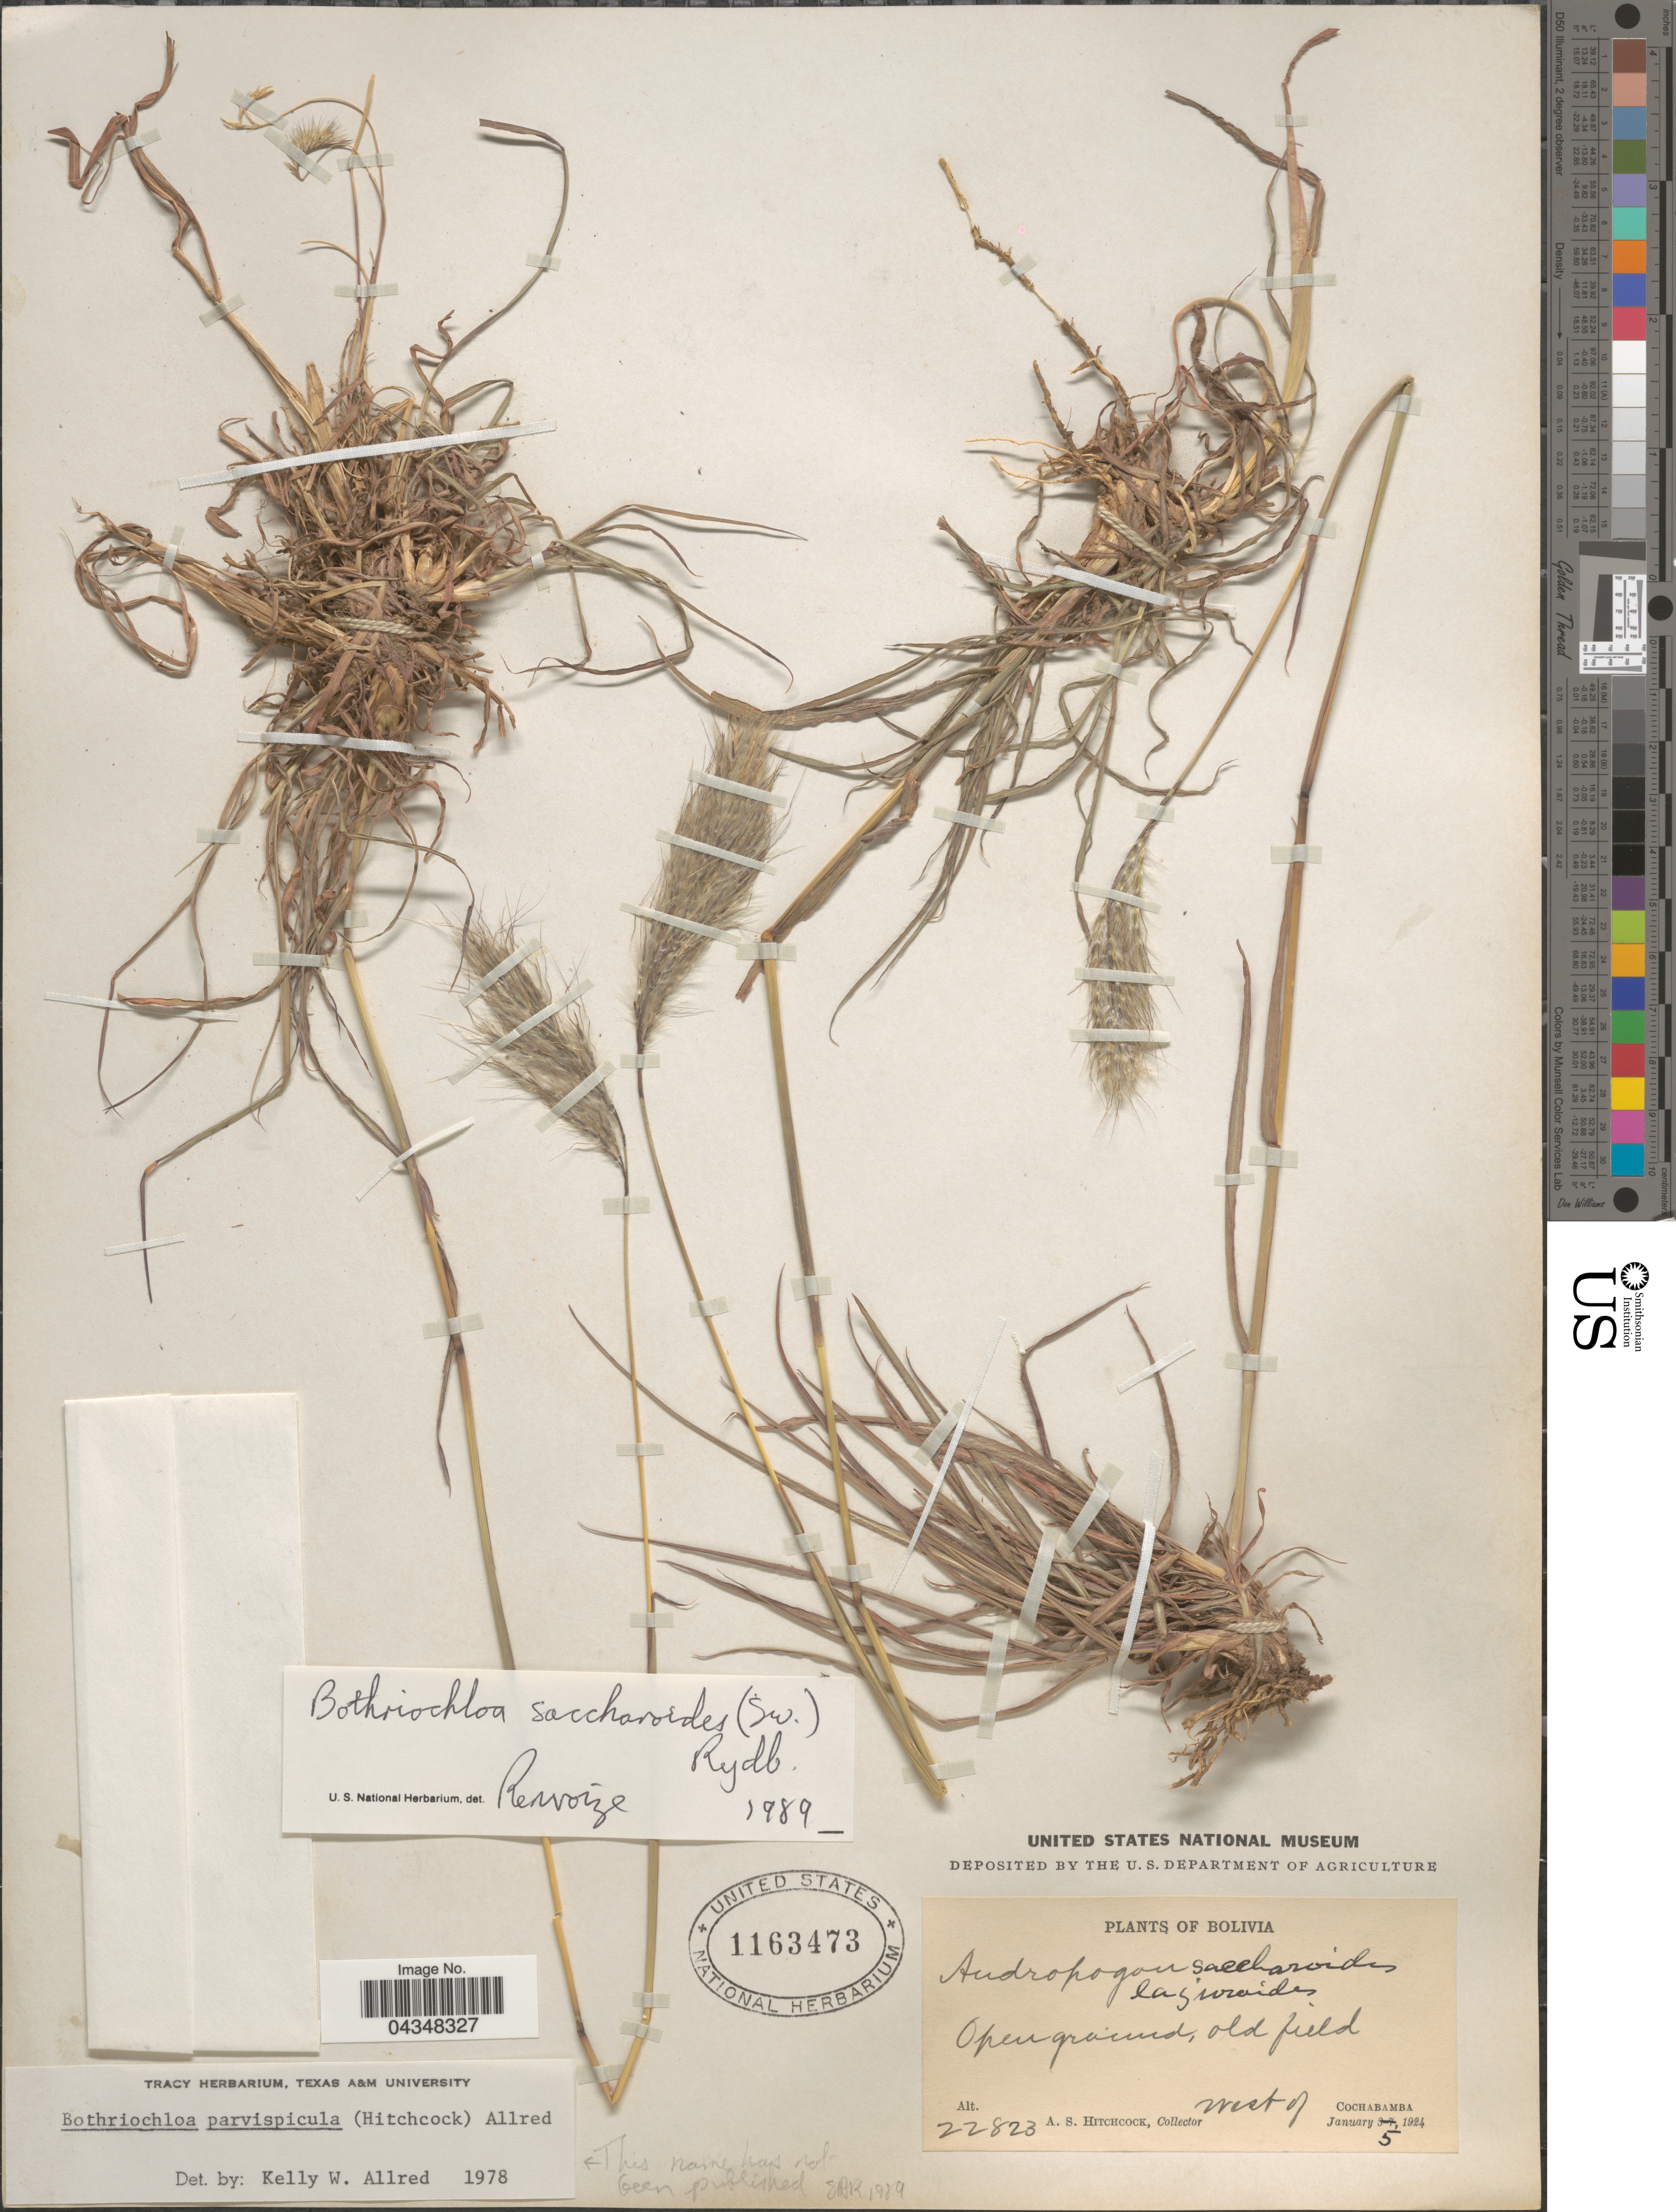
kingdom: Plantae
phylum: Tracheophyta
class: Liliopsida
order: Poales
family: Poaceae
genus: Bothriochloa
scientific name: Bothriochloa saccharoides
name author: (Sw.) Rydb.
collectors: A. S. Hitchcock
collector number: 22823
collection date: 1924-01-05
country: Bolivia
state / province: Cochabamba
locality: West of Cochabamba.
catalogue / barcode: US 1163473